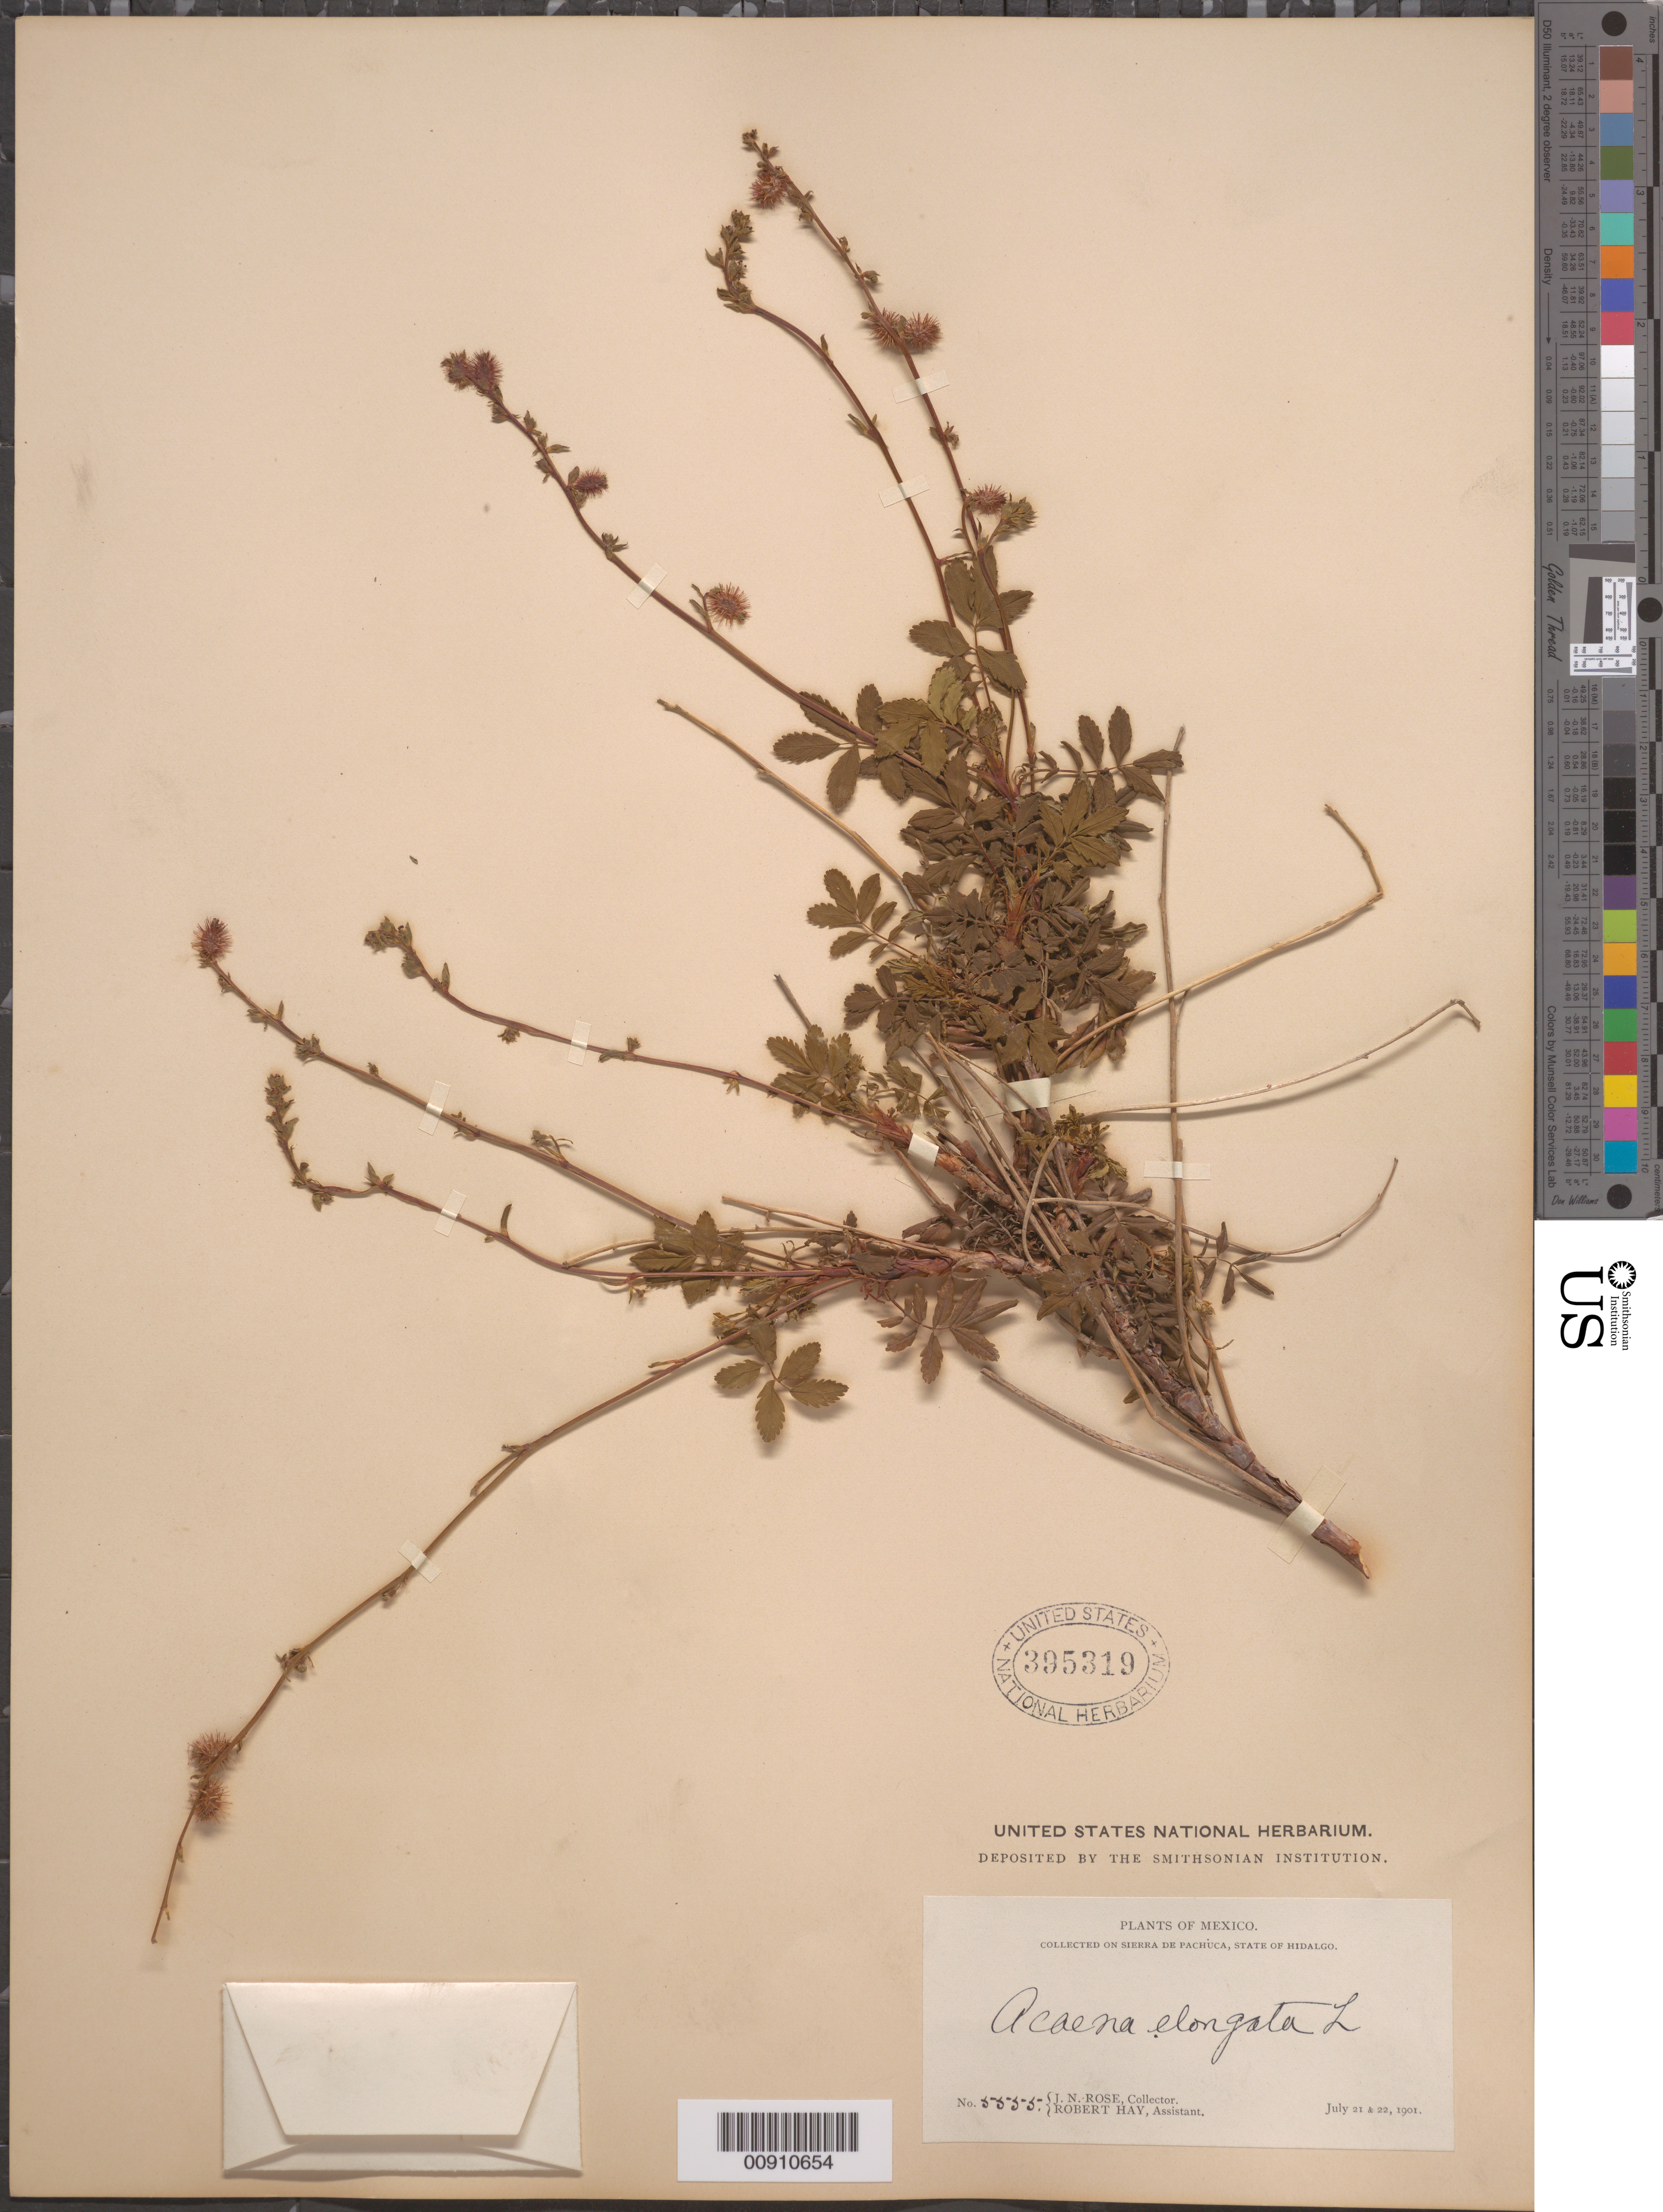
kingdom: Plantae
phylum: Tracheophyta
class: Magnoliopsida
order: Rosales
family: Rosaceae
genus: Acaena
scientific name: Acaena elongata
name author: L.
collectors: J. N. Rose & R. Hay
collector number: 5555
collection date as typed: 21 Jul 1901 to 22 Jul 1901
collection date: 1901-07-21/1901-07-22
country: Mexico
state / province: Hidalgo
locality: Sierra de Pachuca, State of Hidalgo.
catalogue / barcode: US 395319